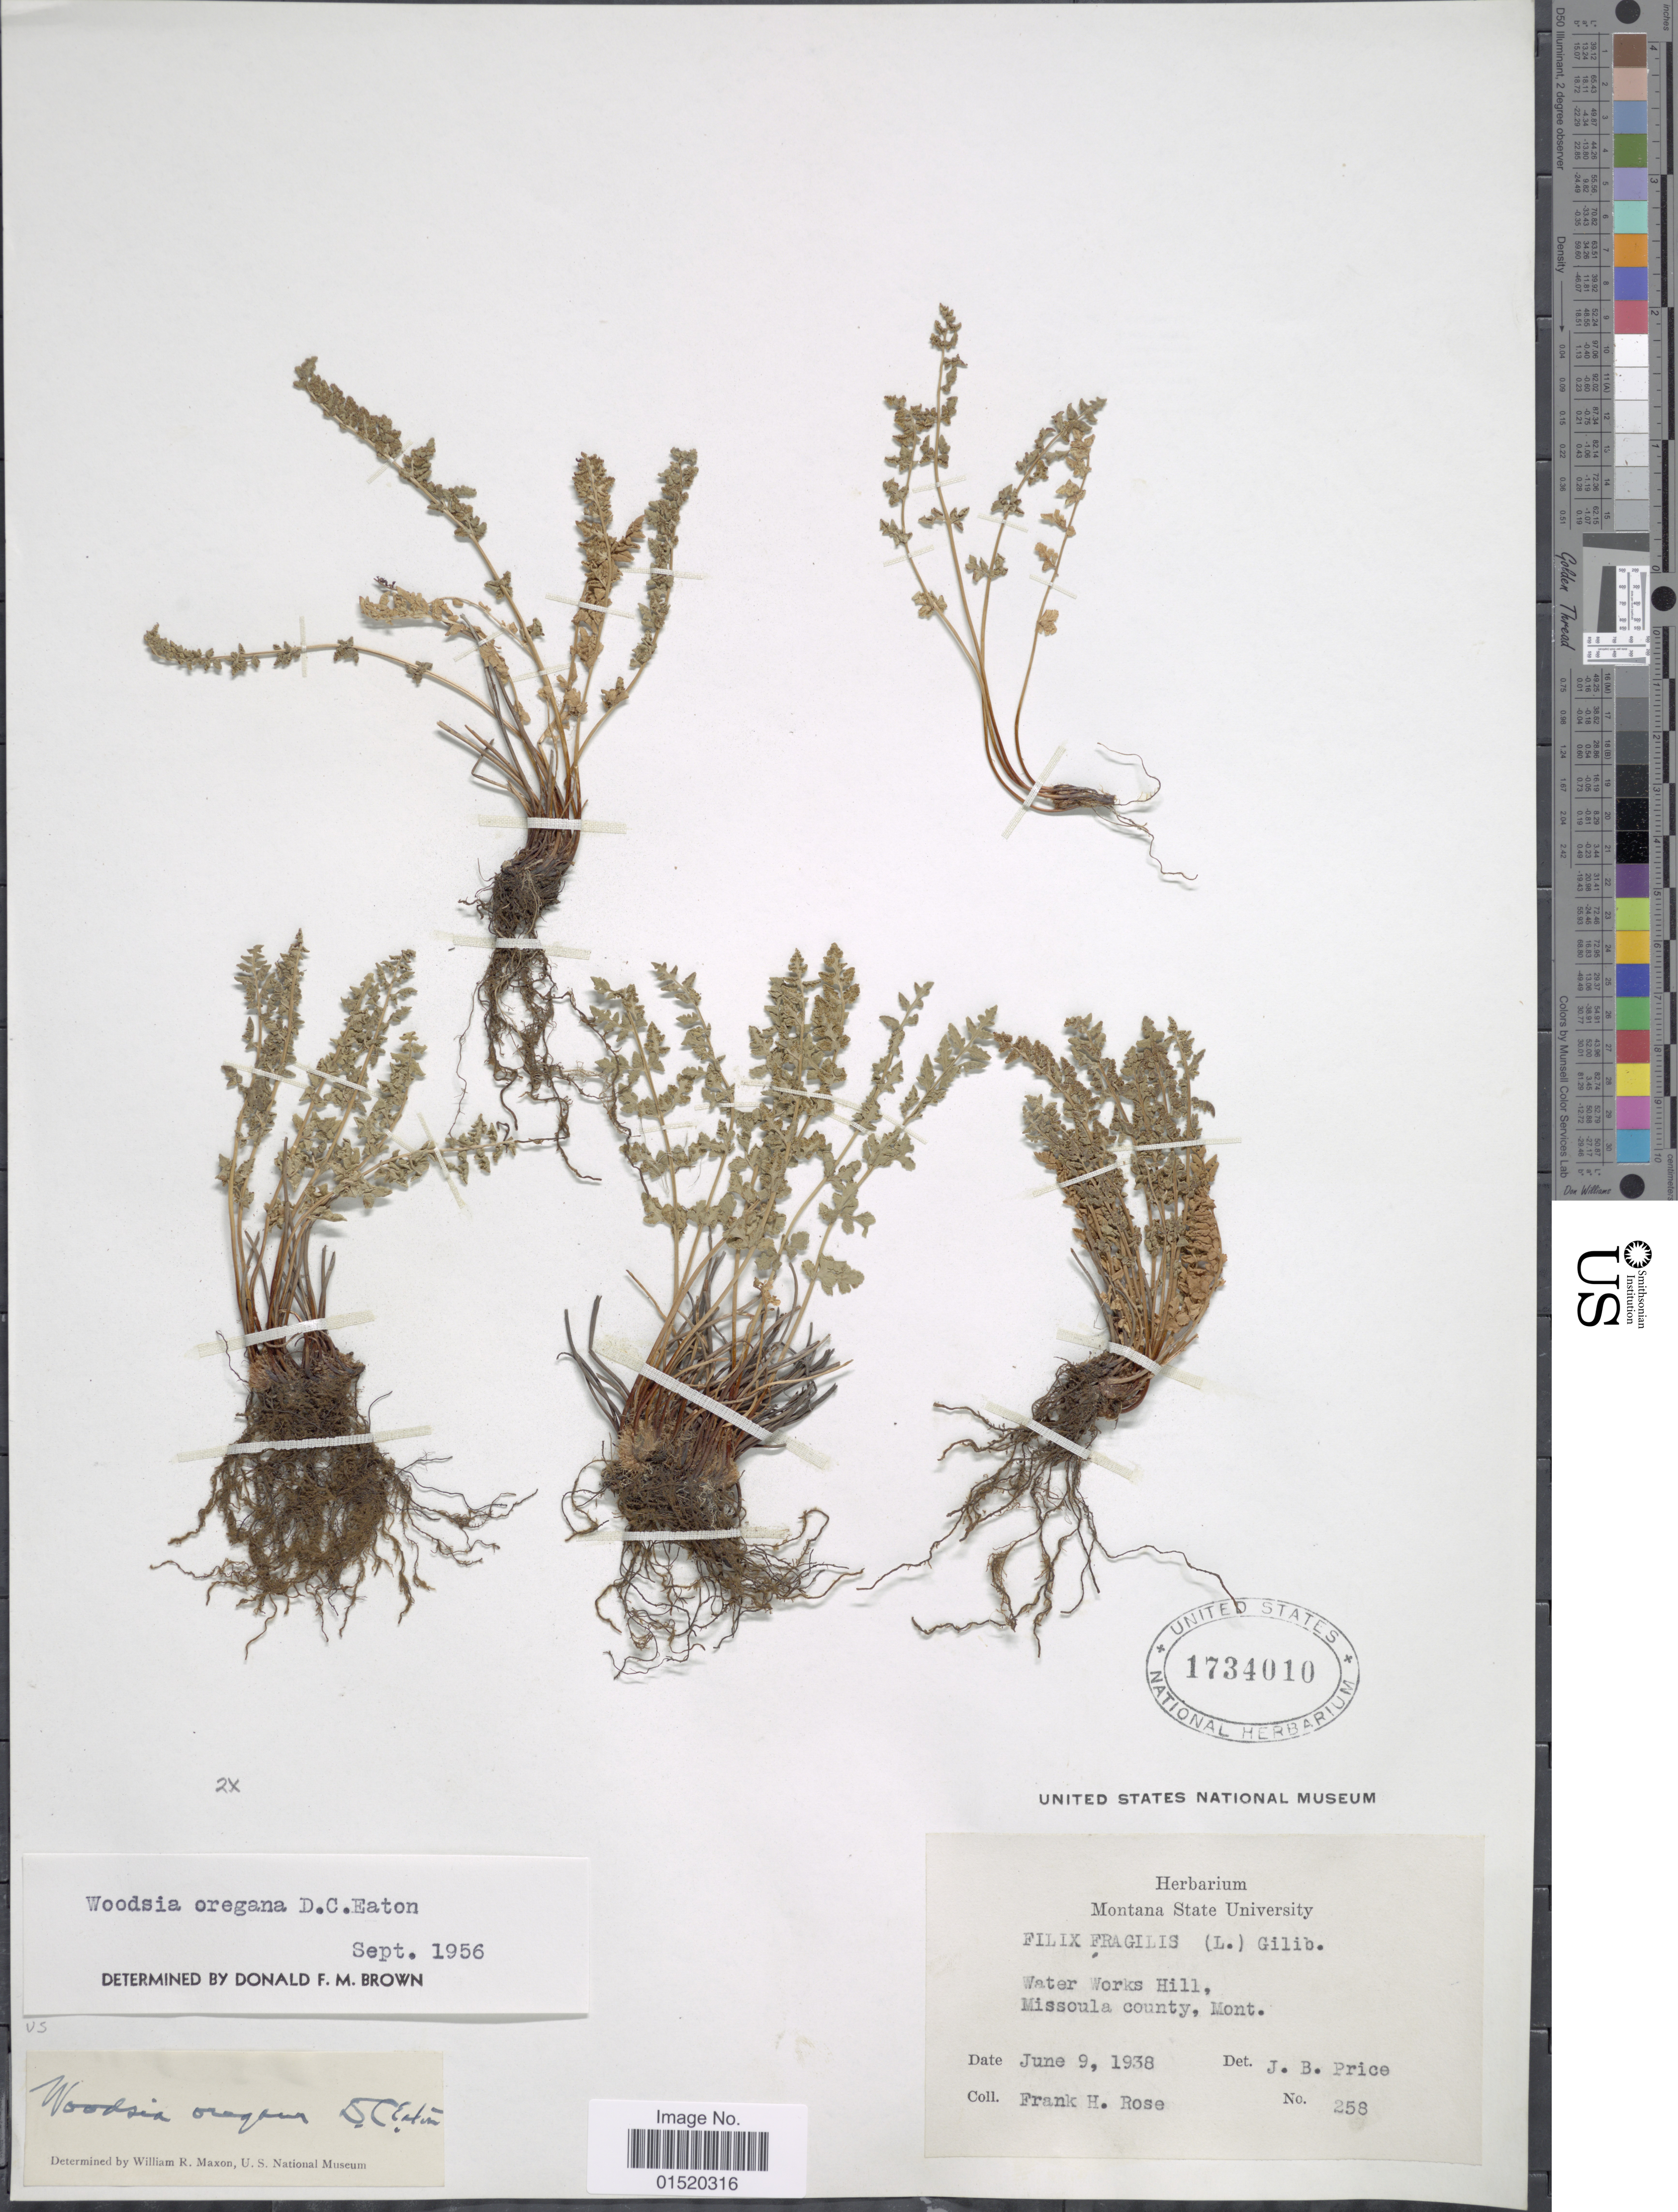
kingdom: Plantae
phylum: Tracheophyta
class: Polypodiopsida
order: Polypodiales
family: Woodsiaceae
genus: Woodsia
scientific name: Woodsia oregana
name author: D.C. Eaton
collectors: F. H. Rose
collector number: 258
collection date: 1938-06-09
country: United States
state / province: Montana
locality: Water Works Hill, Missoula county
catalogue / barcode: US 1734010